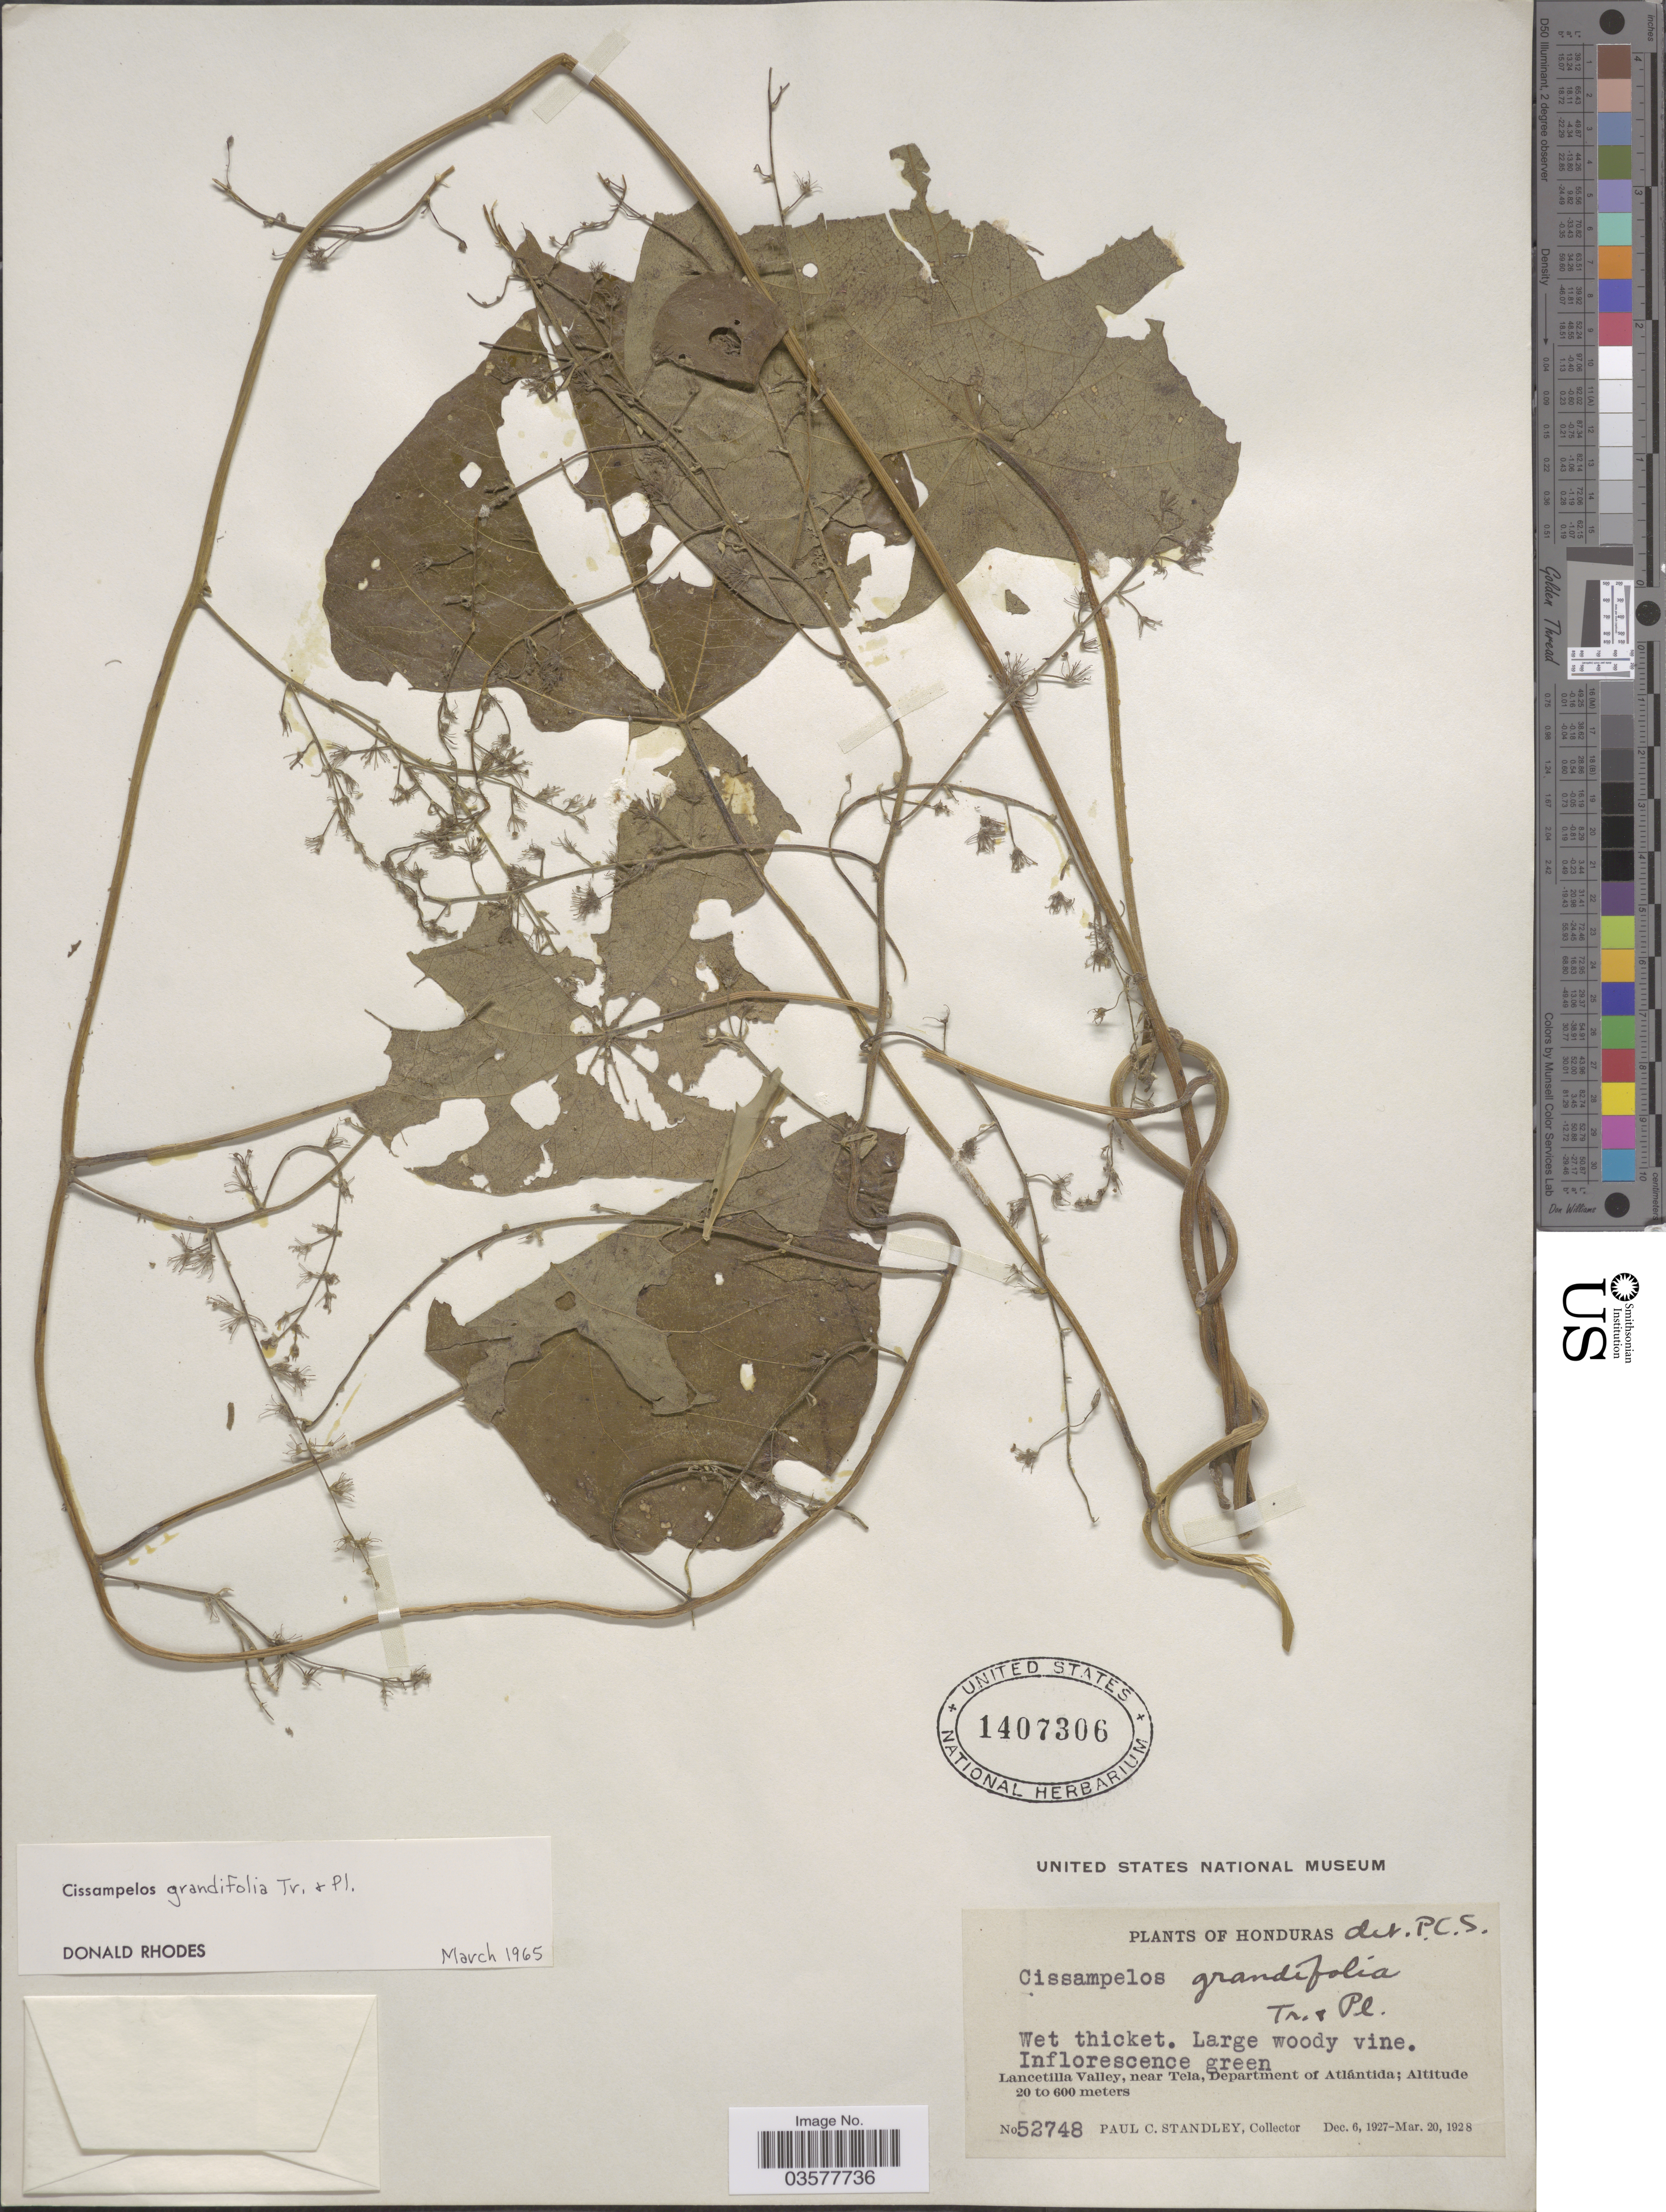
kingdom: Plantae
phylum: Tracheophyta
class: Magnoliopsida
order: Ranunculales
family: Menispermaceae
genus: Cissampelos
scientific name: Cissampelos grandifolia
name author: Triana & Planch.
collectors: P. C. Standley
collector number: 52748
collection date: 1927-12-06/1928-03-20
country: Honduras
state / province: Atlantida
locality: Lancetilla Valley, near Tela, Department of Atlántida.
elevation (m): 20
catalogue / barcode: US 1407306